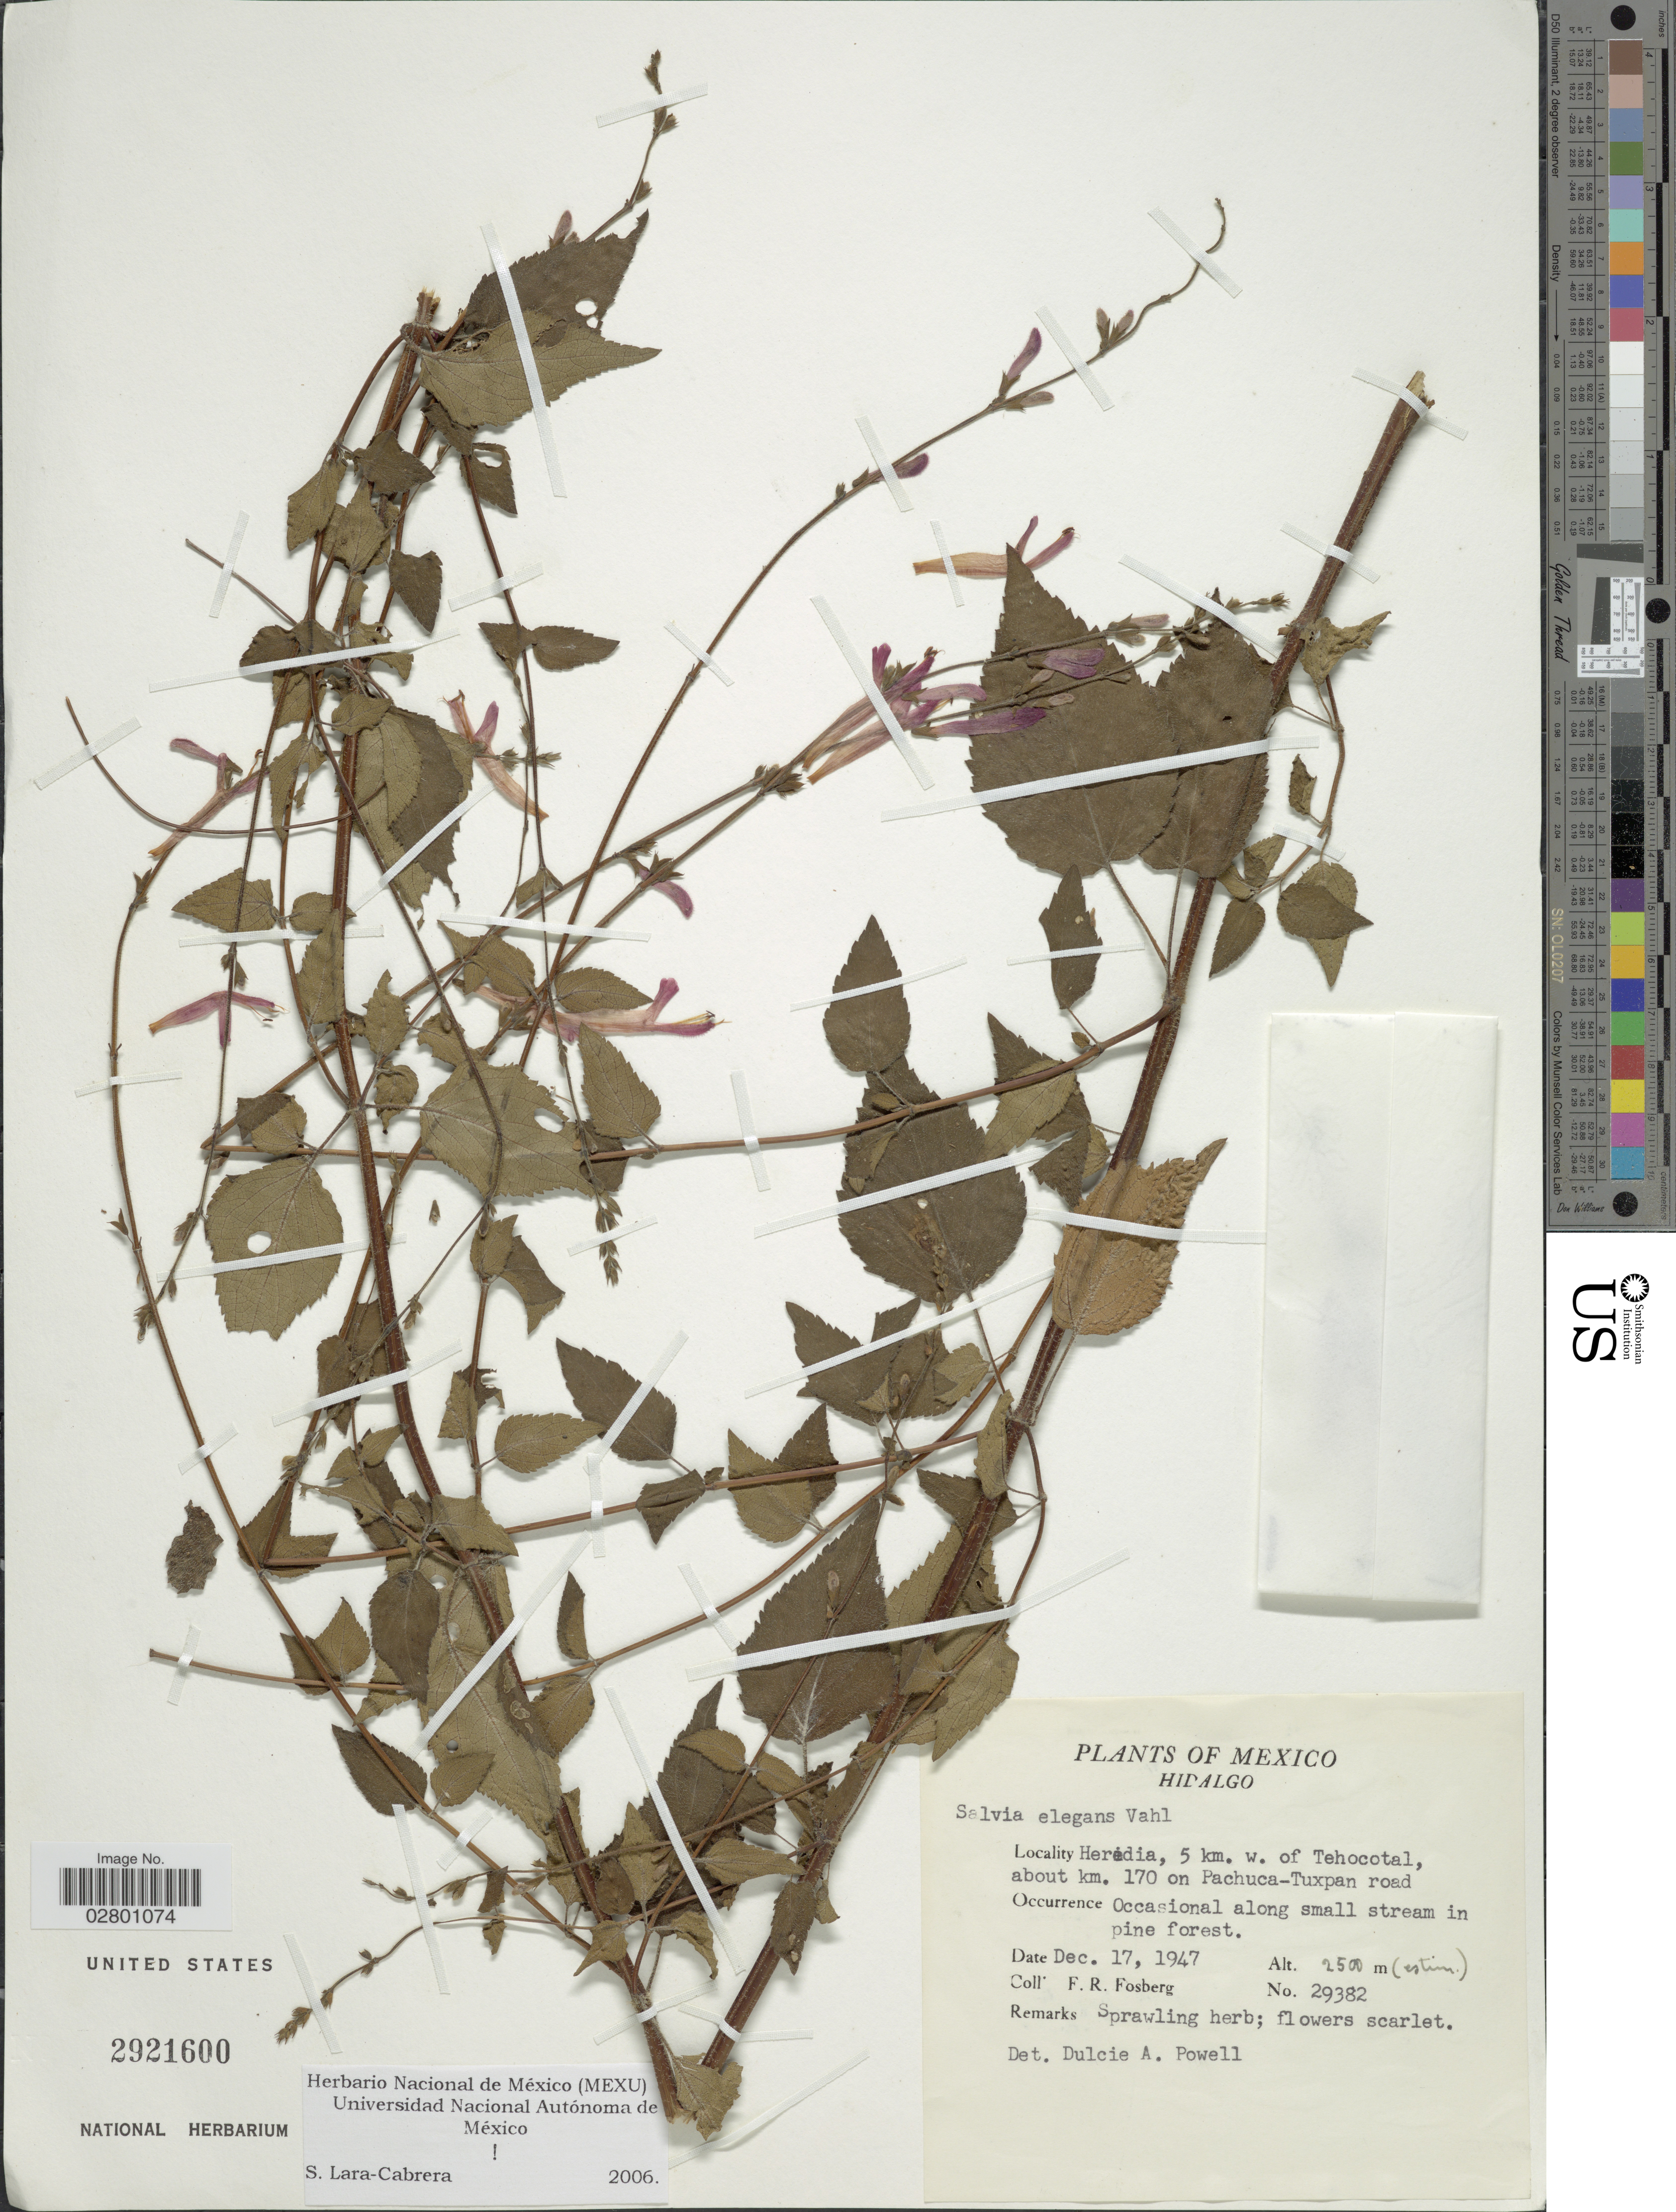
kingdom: Plantae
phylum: Tracheophyta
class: Magnoliopsida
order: Lamiales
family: Lamiaceae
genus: Salvia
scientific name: Salvia elegans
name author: Vahl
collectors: F. R. Fosberg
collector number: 29382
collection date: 1947-12-17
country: Mexico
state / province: Hidalgo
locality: Herédia, 5 km. w. of Techocotal, about km. 170 on Pachuca-Tuxpan road.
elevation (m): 2500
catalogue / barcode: US 2921600